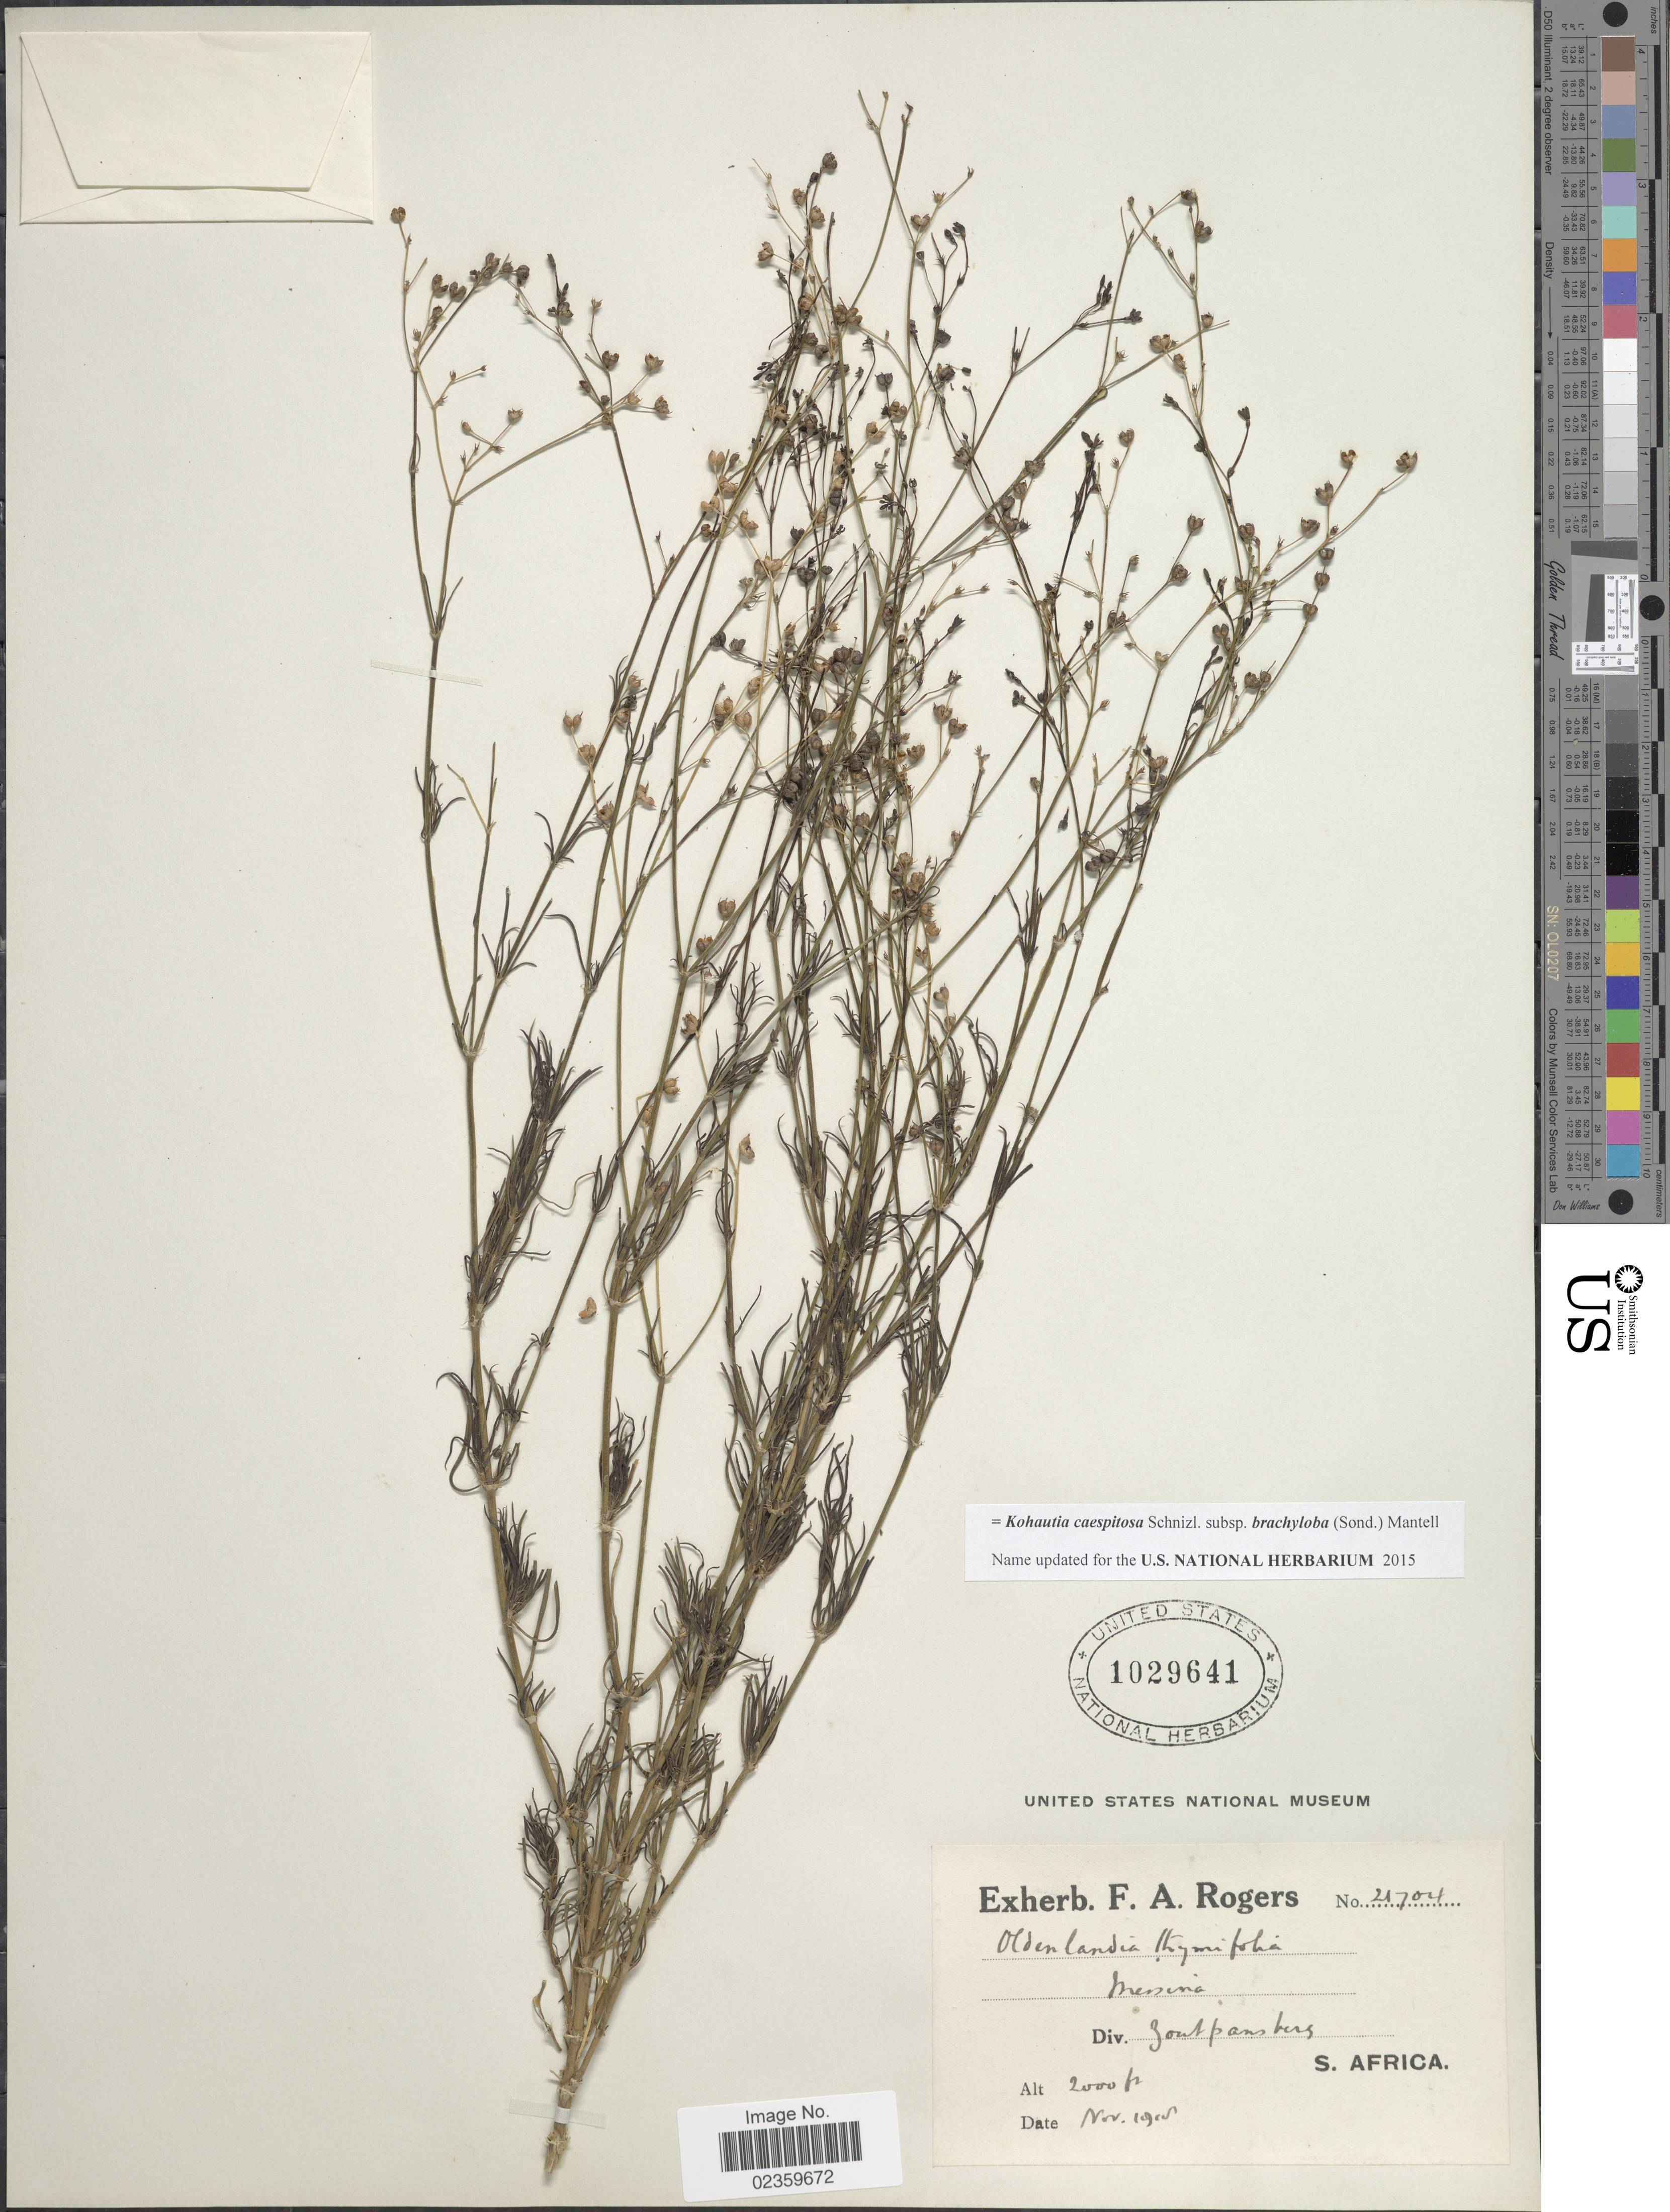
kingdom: Plantae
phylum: Tracheophyta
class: Magnoliopsida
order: Gentianales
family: Rubiaceae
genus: Kohautia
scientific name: Kohautia caespitosa subsp. brachyloba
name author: (Sond.) Mantell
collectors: ex herb. F. A. Rogers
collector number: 21704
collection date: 1908-11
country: South Africa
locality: Div. Zoutpansberg, S. Africa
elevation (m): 610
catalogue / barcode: US 1029641